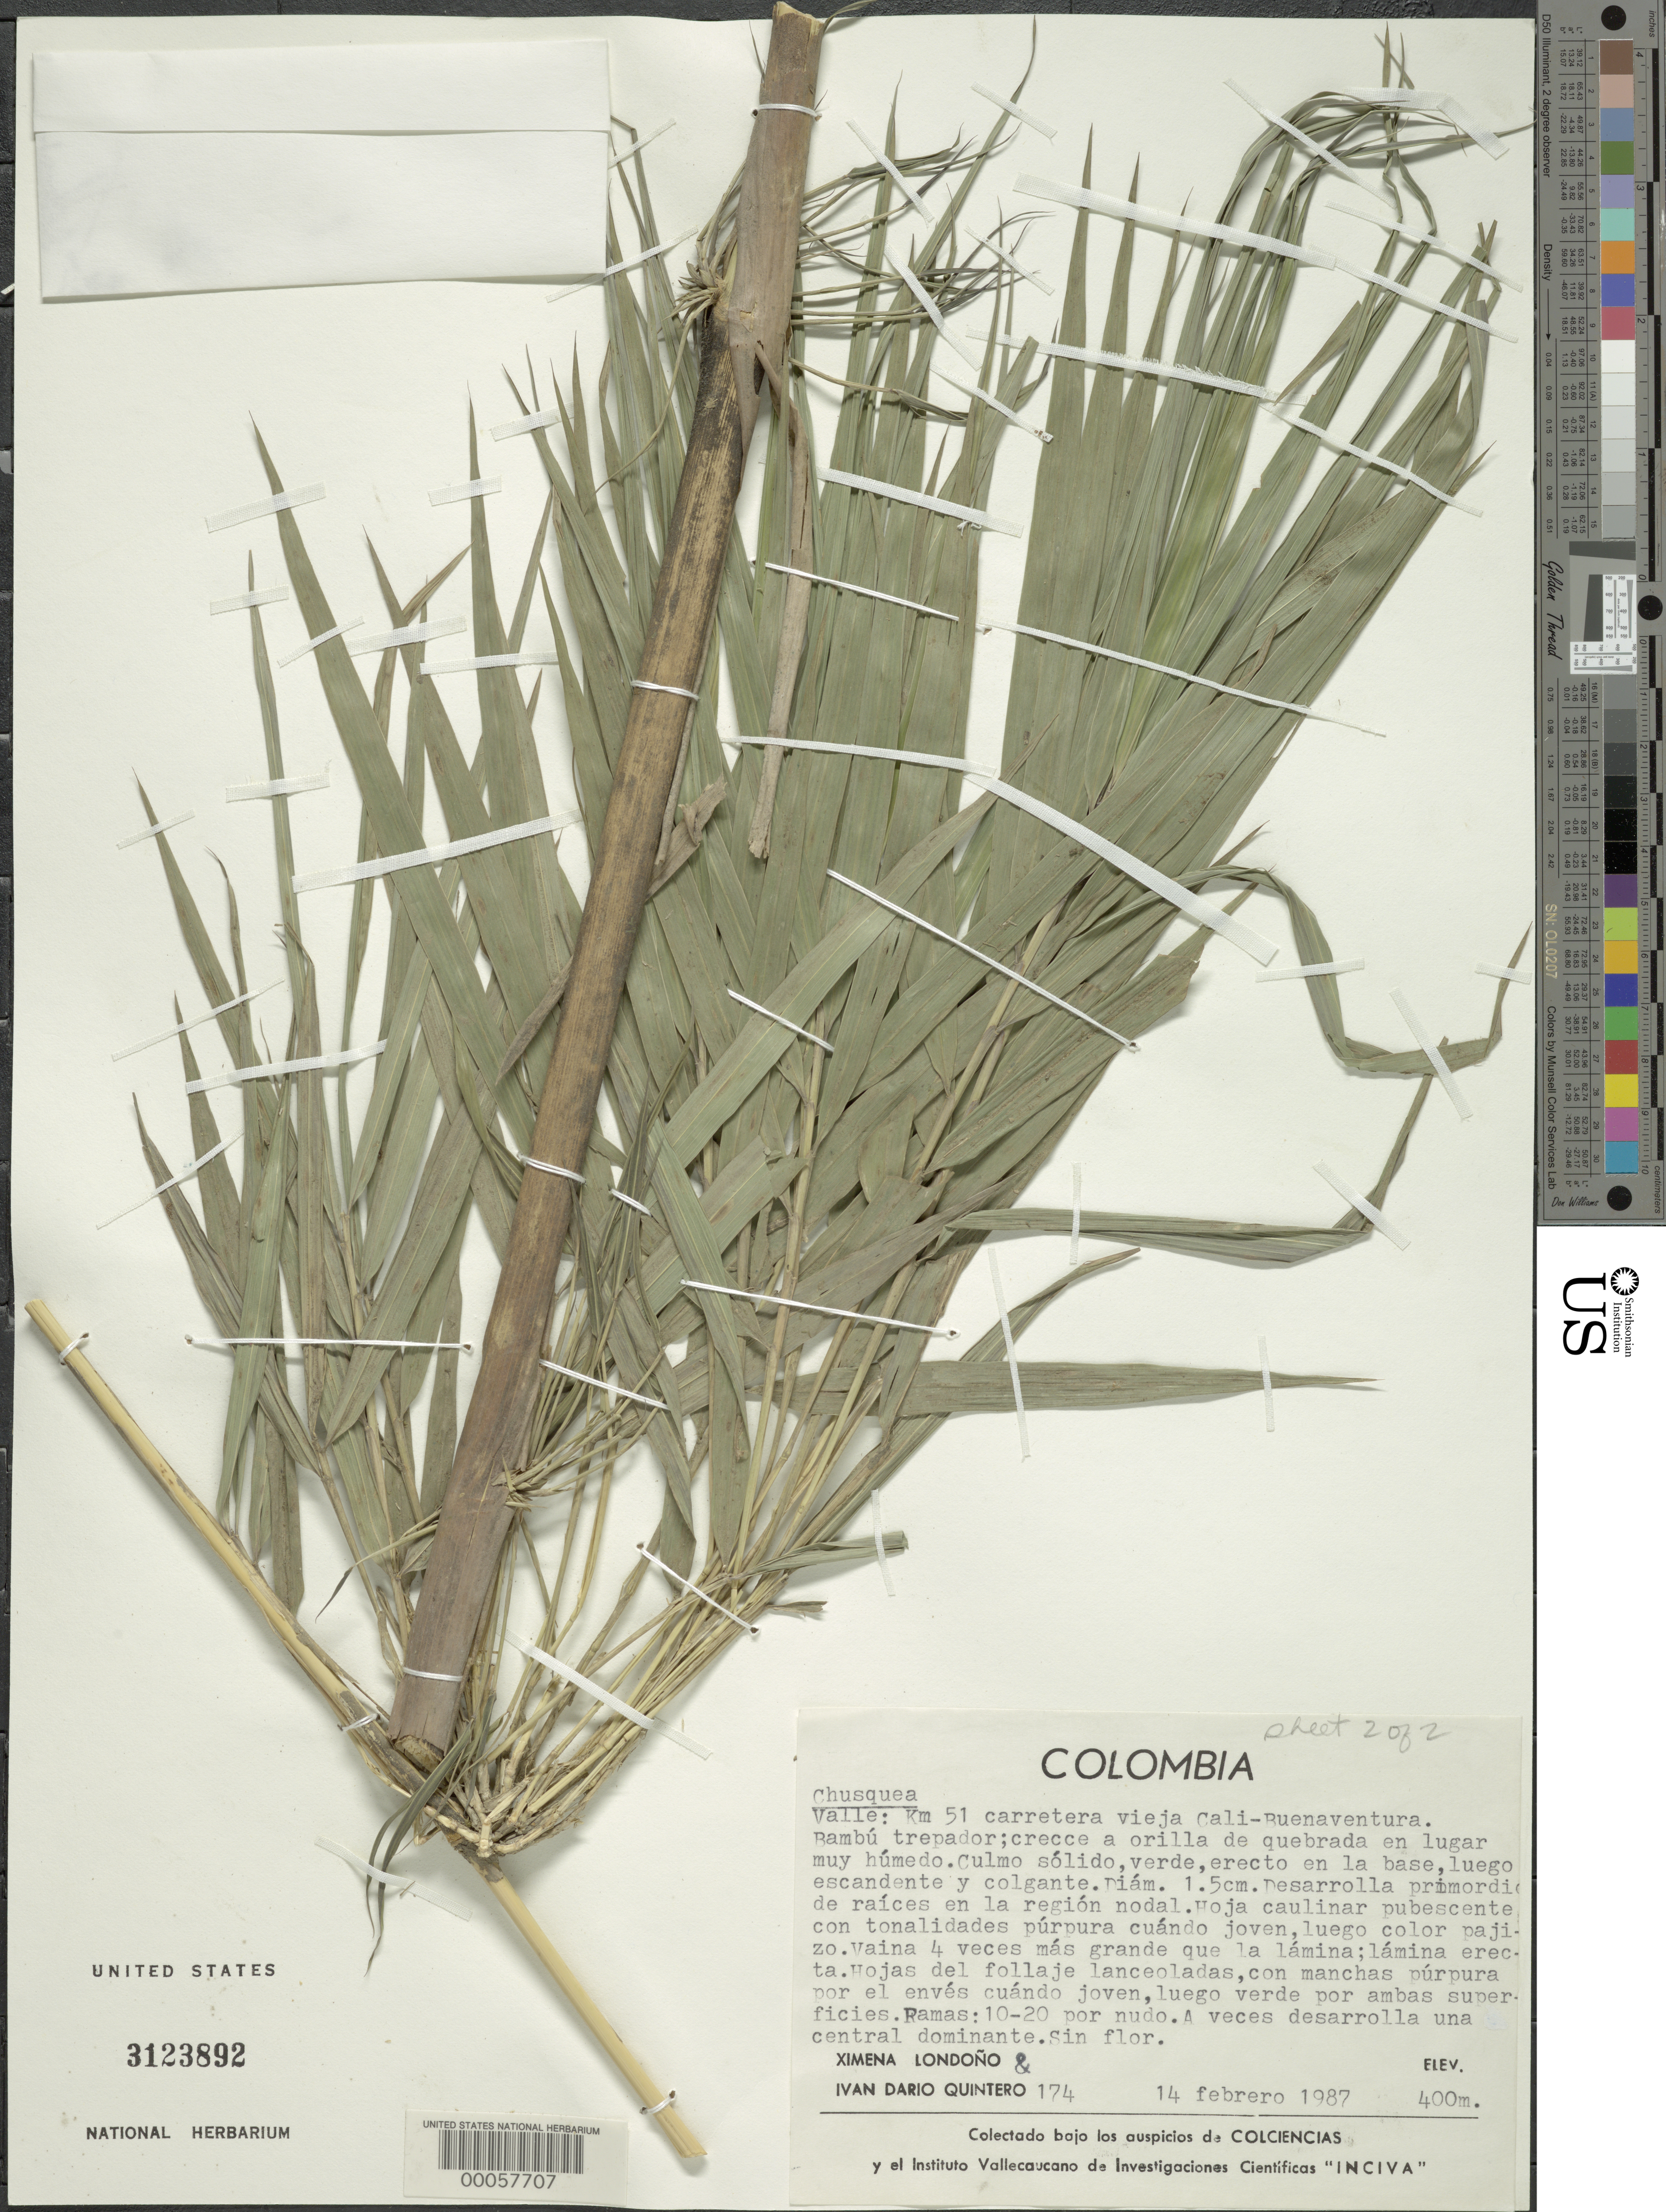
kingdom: Plantae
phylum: Tracheophyta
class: Liliopsida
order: Poales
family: Poaceae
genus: Chusquea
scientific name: Chusquea sp.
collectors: X. Londoño & I. Quintero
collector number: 174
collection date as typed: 14 Feb 1987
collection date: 1987-02-14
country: Colombia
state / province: Valle del Cauca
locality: Km 51 of the Cali-Buena Ventura road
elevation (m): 400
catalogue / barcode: US 3123892